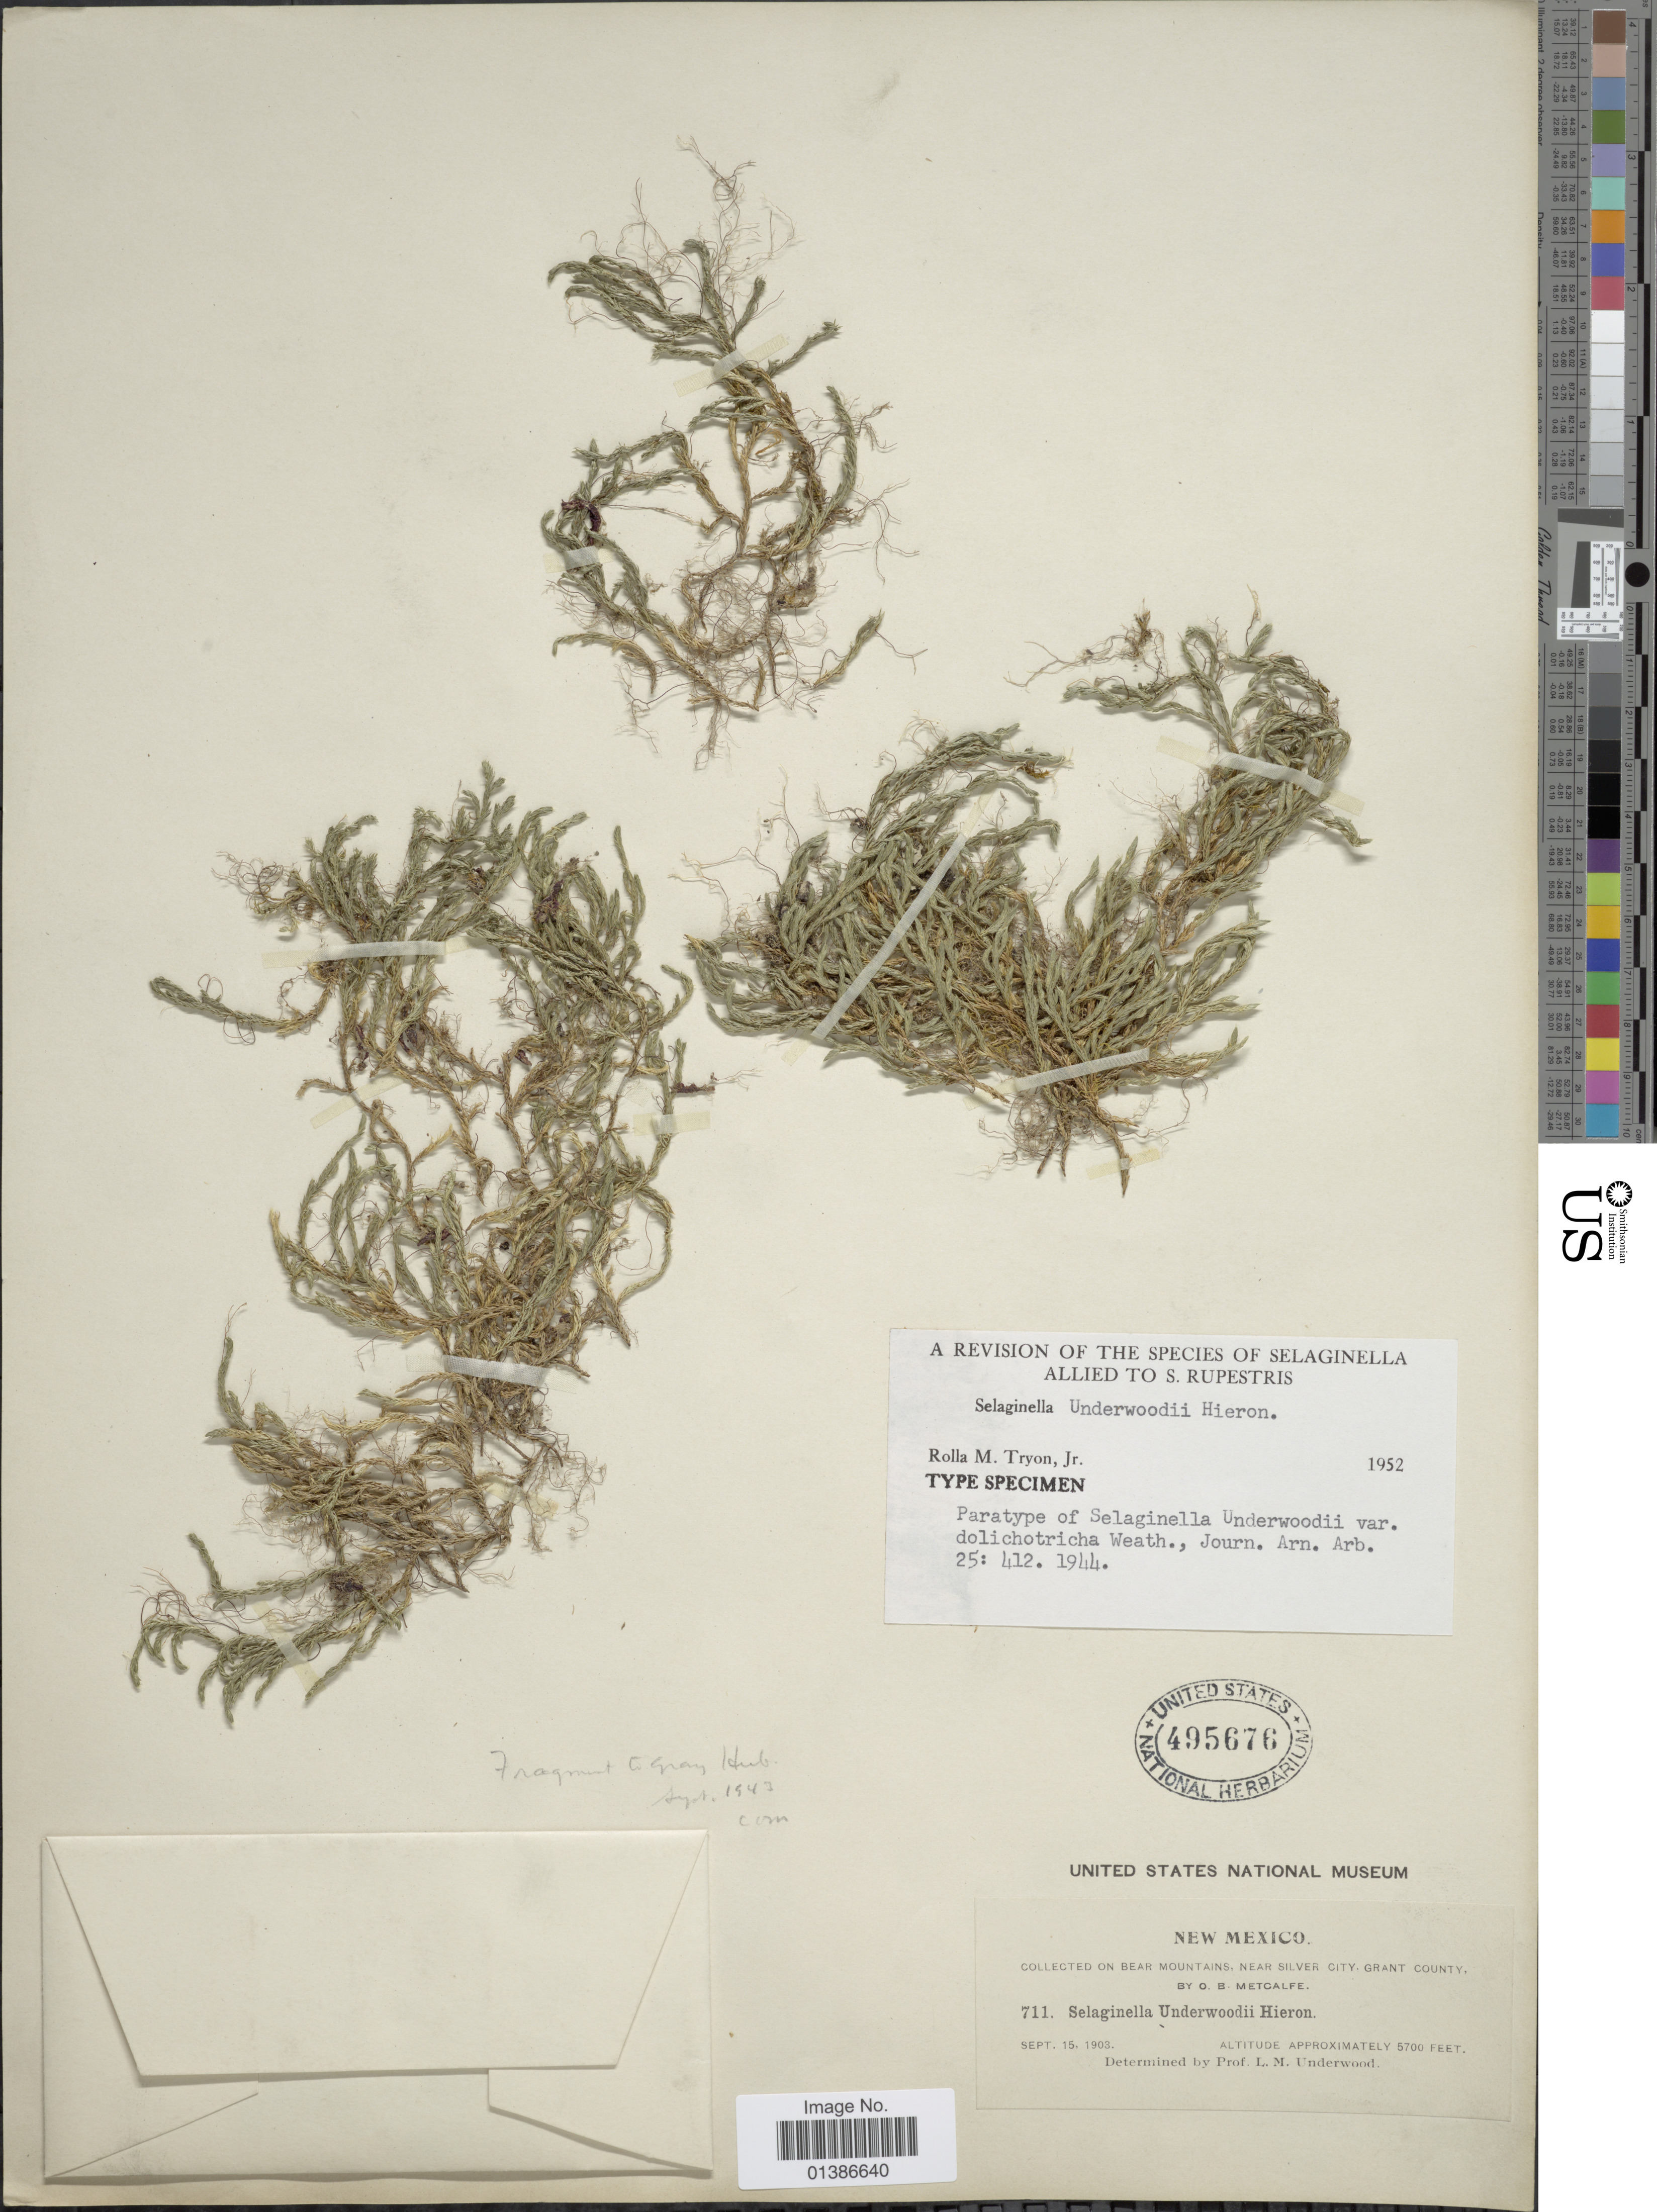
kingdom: Plantae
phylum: Tracheophyta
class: Lycopodiopsida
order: Selaginellales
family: Selaginellaceae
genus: Selaginella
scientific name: Selaginella underwoodii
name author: Hieron.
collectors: O. B. Metcalfe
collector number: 711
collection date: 1903-09-15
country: United States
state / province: New Mexico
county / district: Grant County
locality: On Bear Mountains, near Silver City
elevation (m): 1737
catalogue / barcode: US 495676